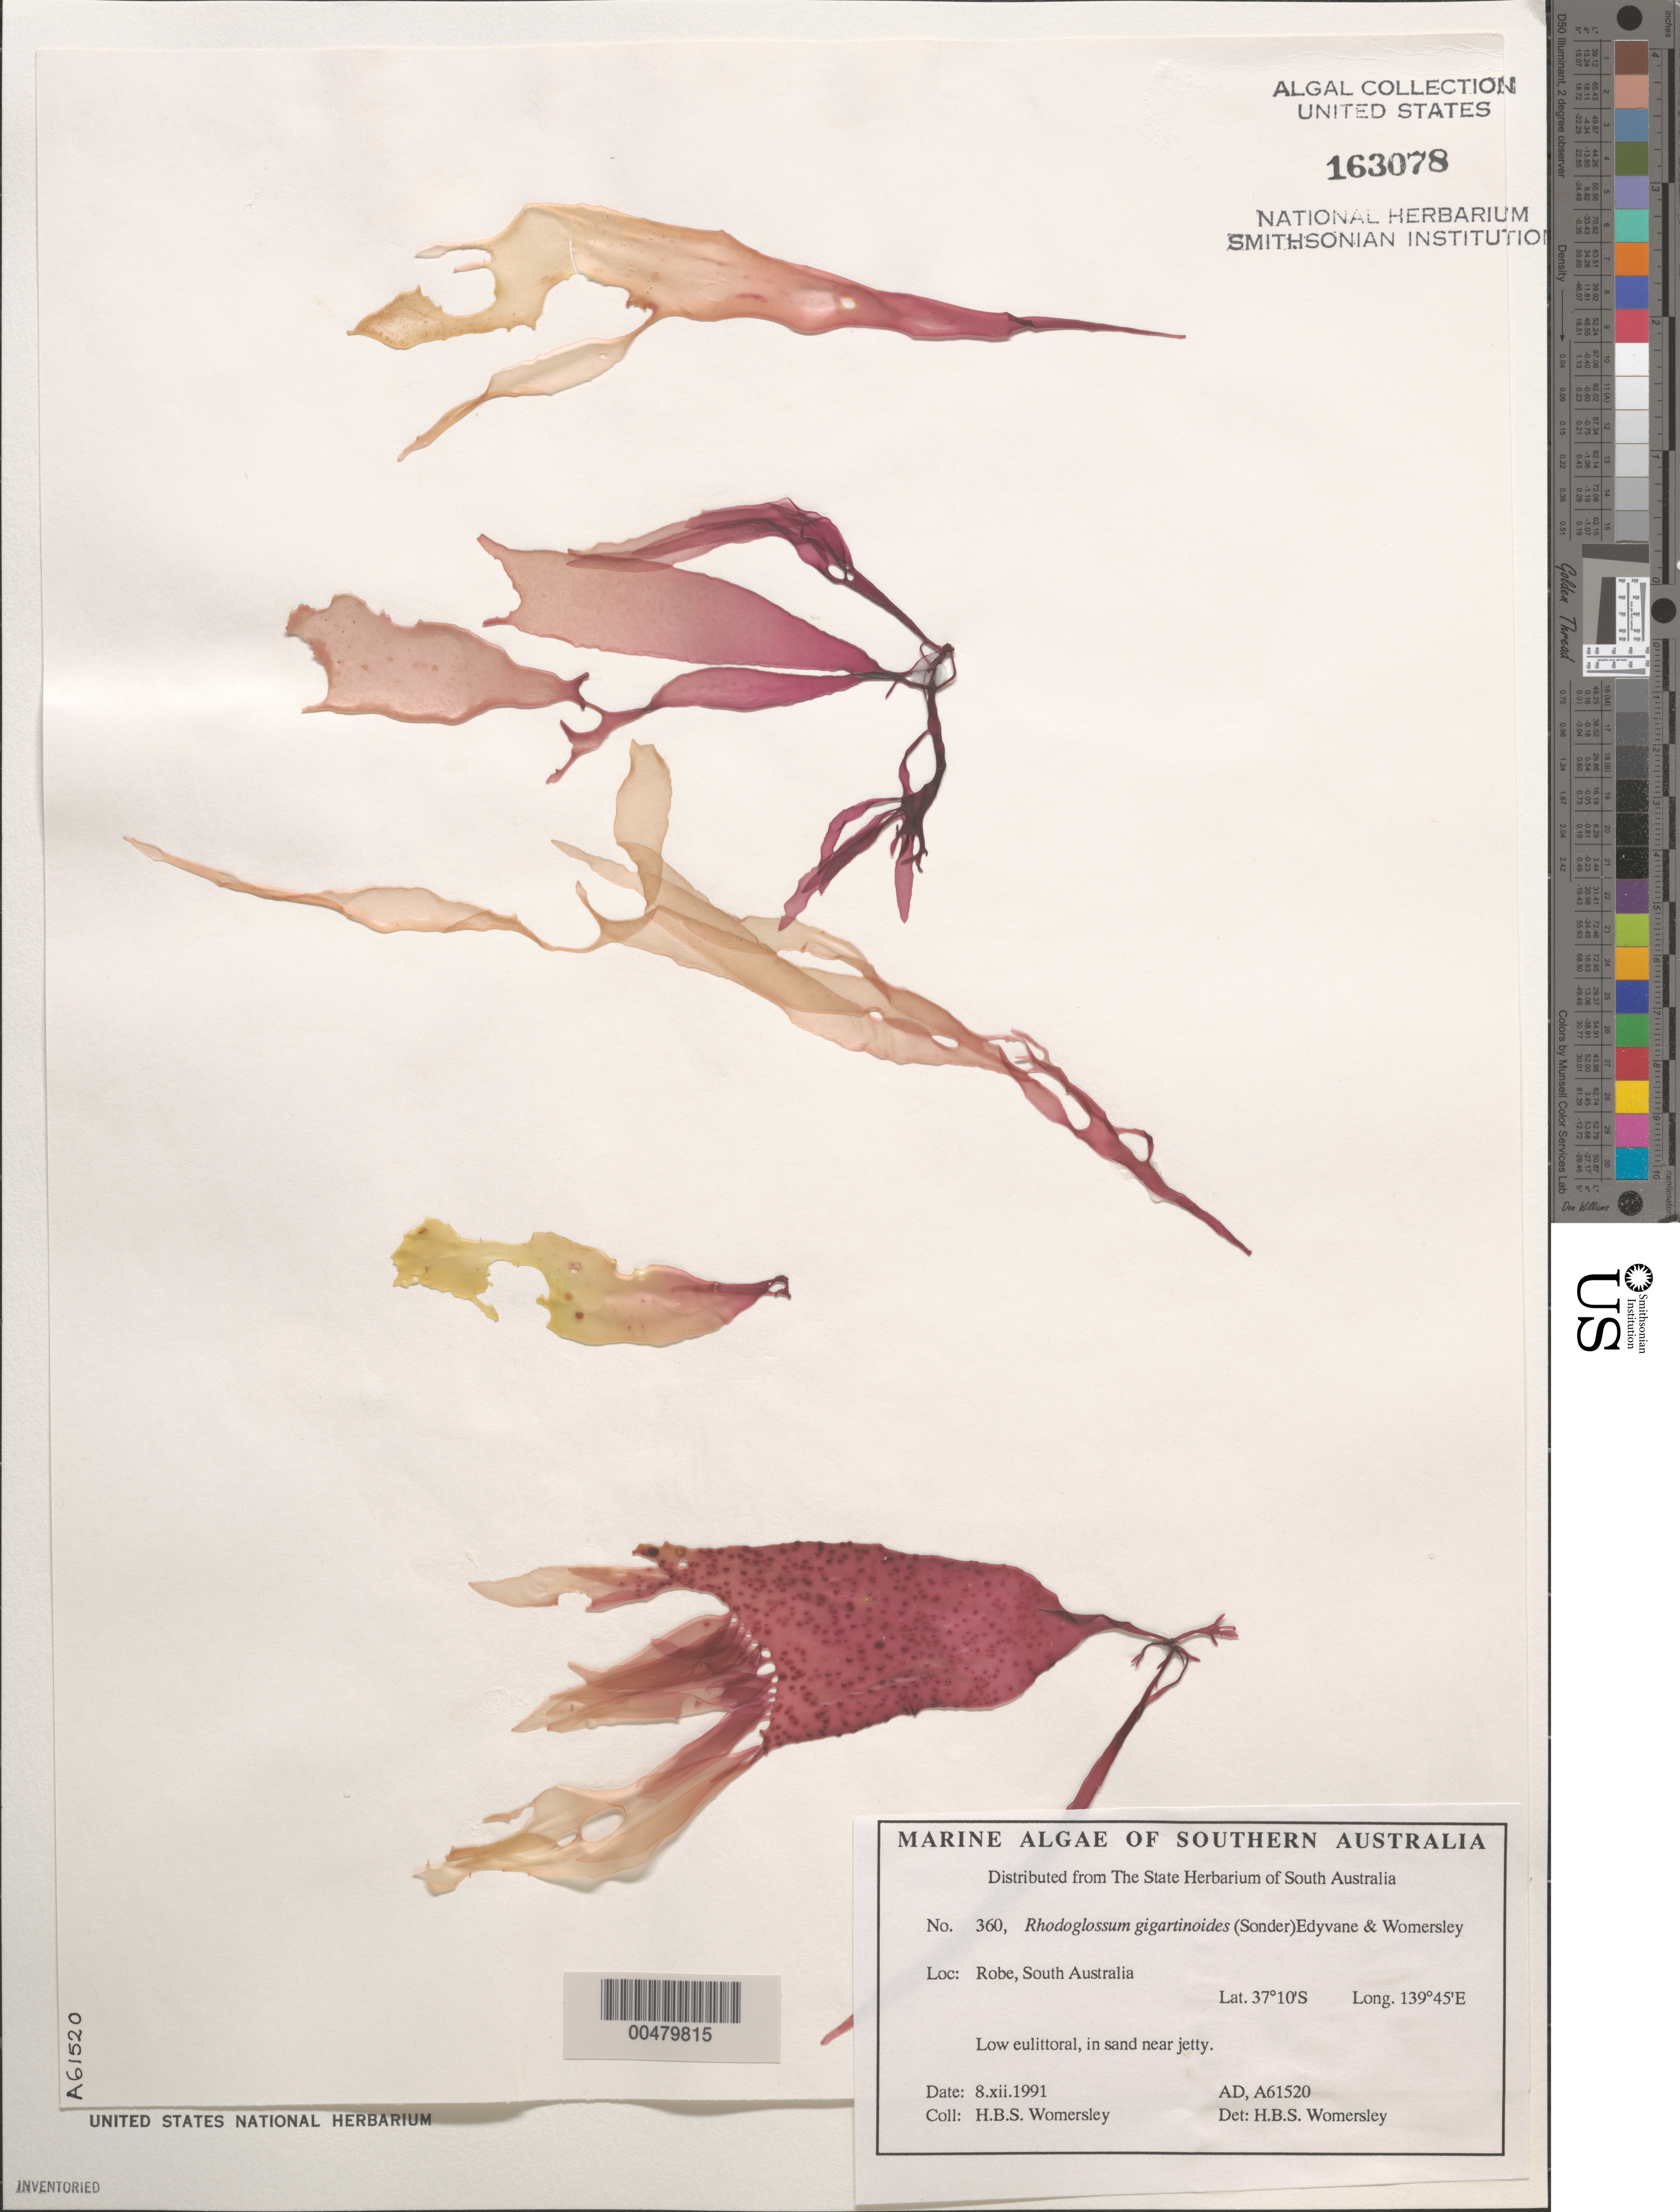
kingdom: Plantae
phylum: Rhodophyta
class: Florideophyceae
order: Gigartinales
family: Gigartinaceae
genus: Rhodoglossum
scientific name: Rhodoglossum gigartinoides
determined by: Womersley, H. B. S.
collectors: H. B. S. Womersley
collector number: Ad A61520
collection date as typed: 08 Dec 1991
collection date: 1991-12-08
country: Australia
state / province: South Australia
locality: Robe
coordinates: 37 10' S, 139 45' E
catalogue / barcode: US 163078